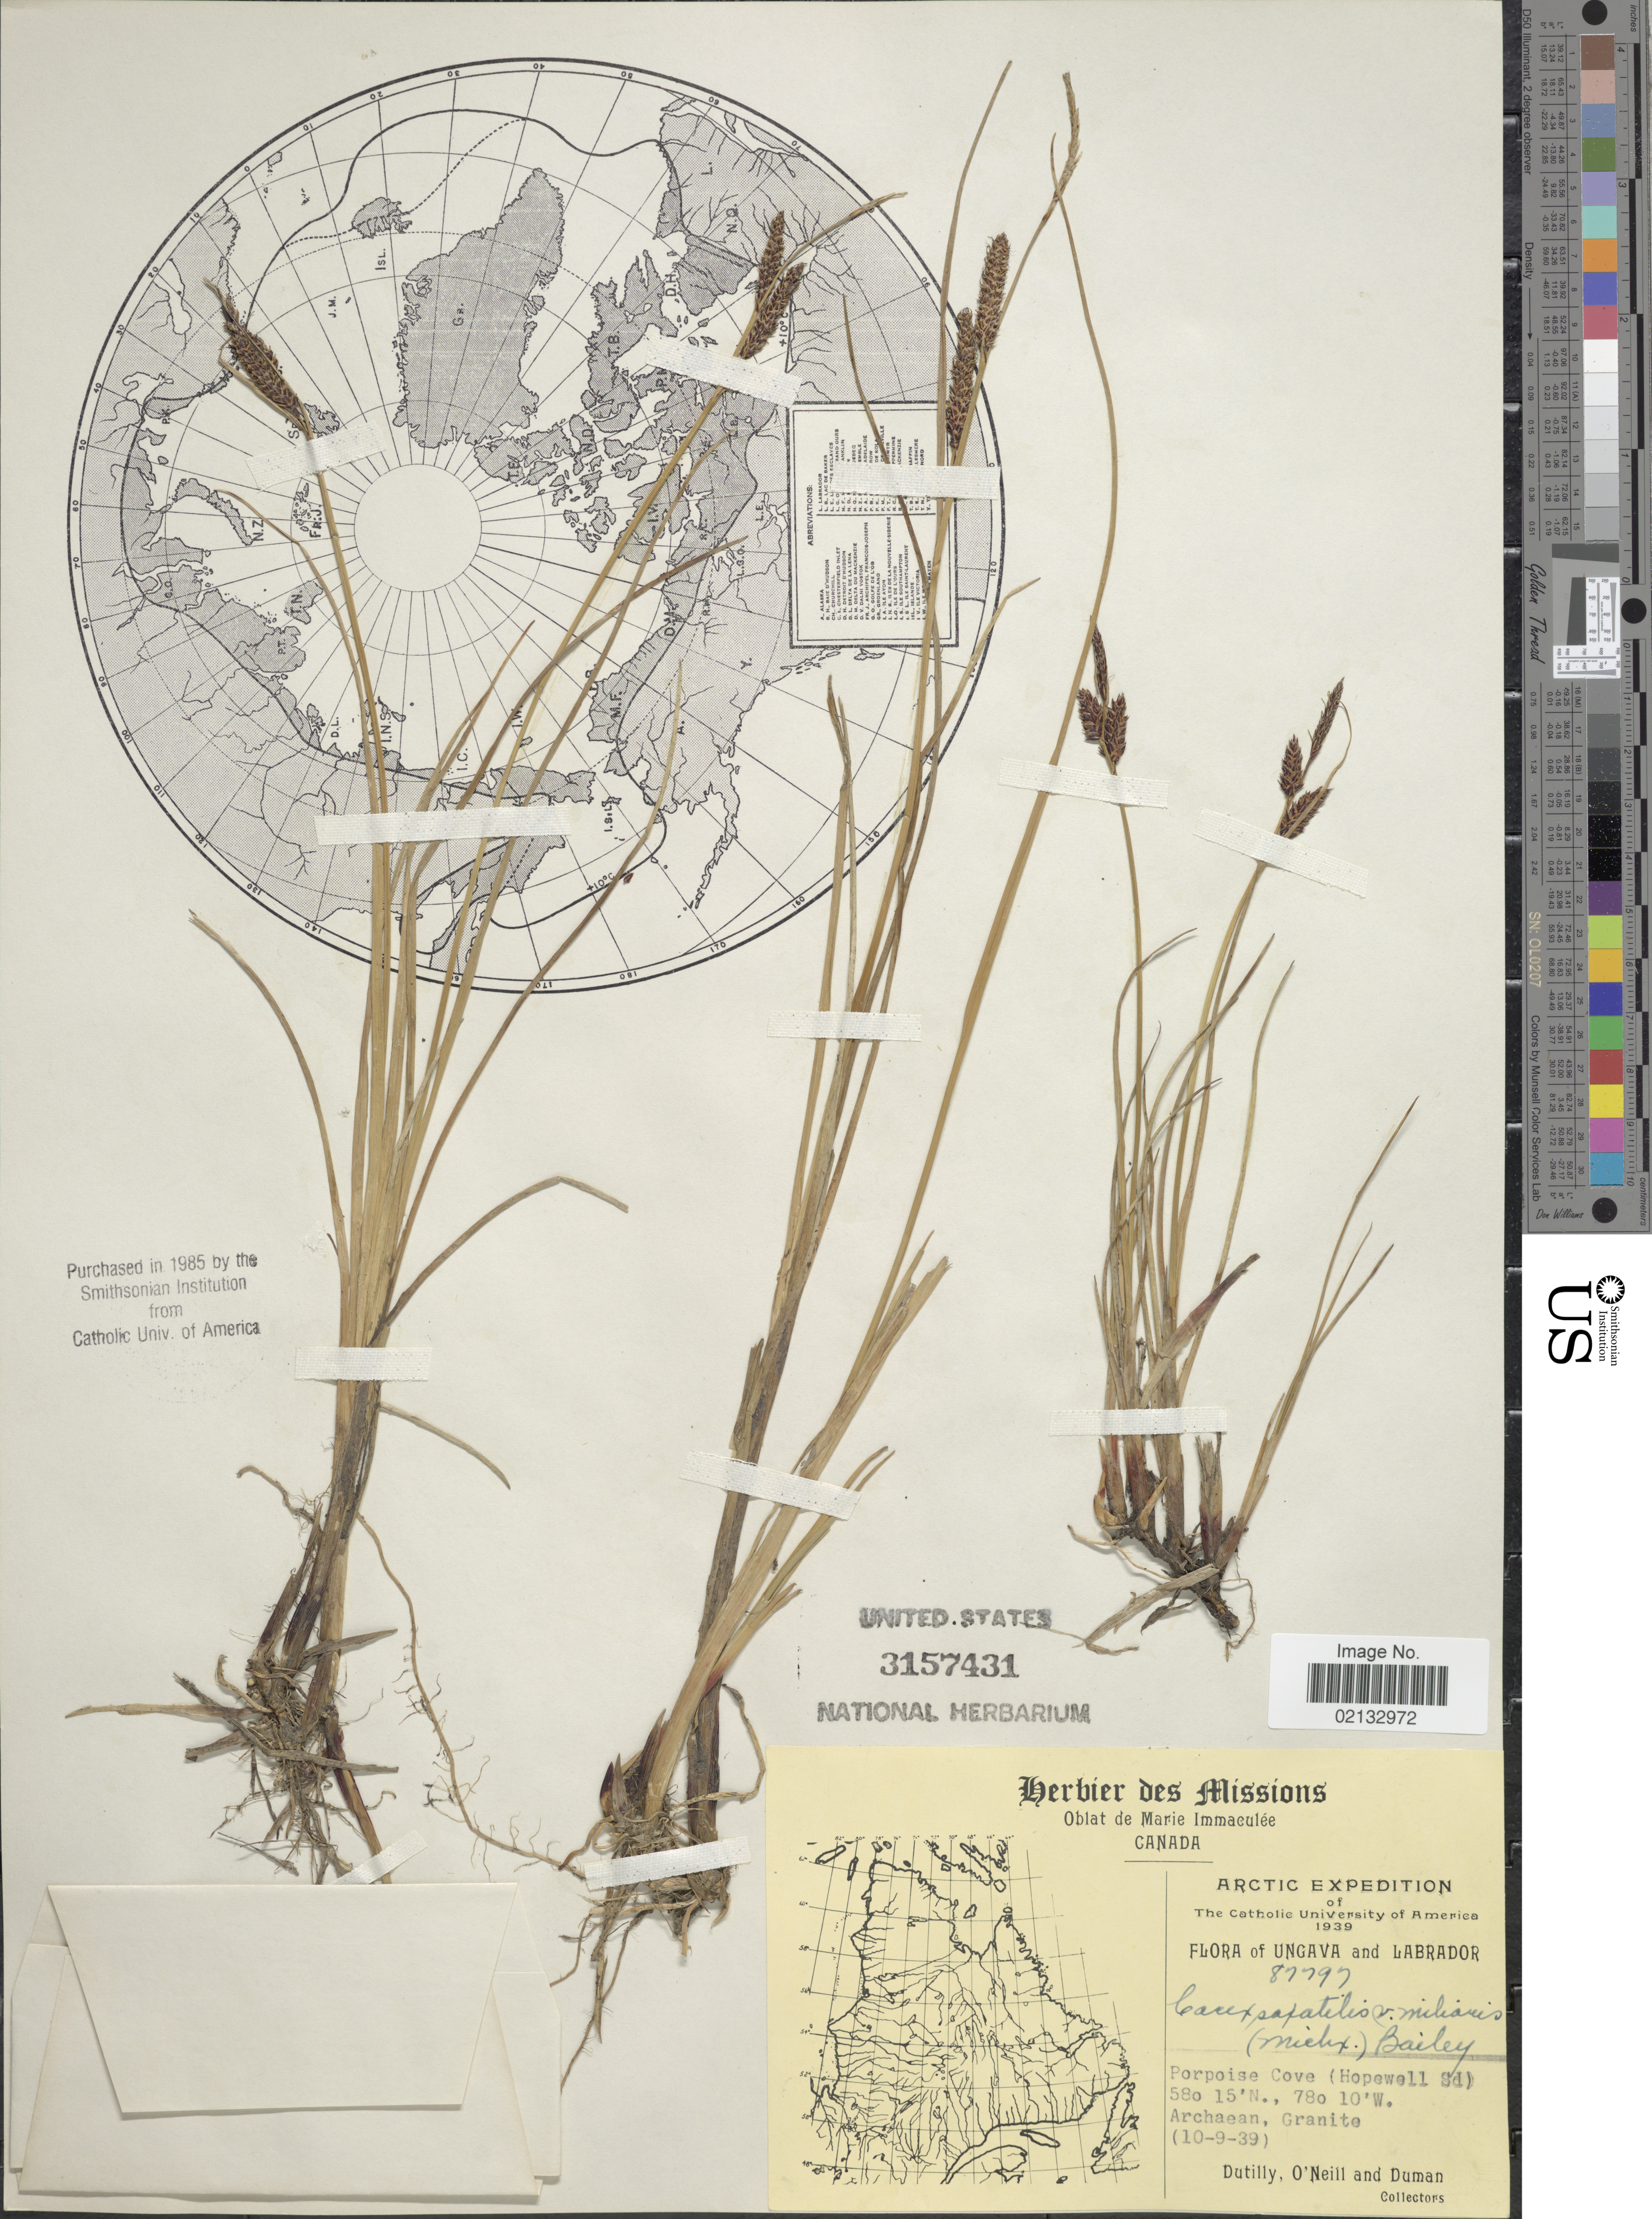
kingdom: Plantae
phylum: Tracheophyta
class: Liliopsida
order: Poales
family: Cyperaceae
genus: Carex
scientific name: Carex saxatilis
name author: L.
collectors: -. Dutilly, O' Neill & -. Duman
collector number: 87797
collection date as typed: Transcribed d/m/y: 10/9/39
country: Canada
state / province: Newfoundland and Labrador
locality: Arctic. Ungava and Labrador. Porpoise Cove (Hopewell Sd)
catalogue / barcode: US 3157431